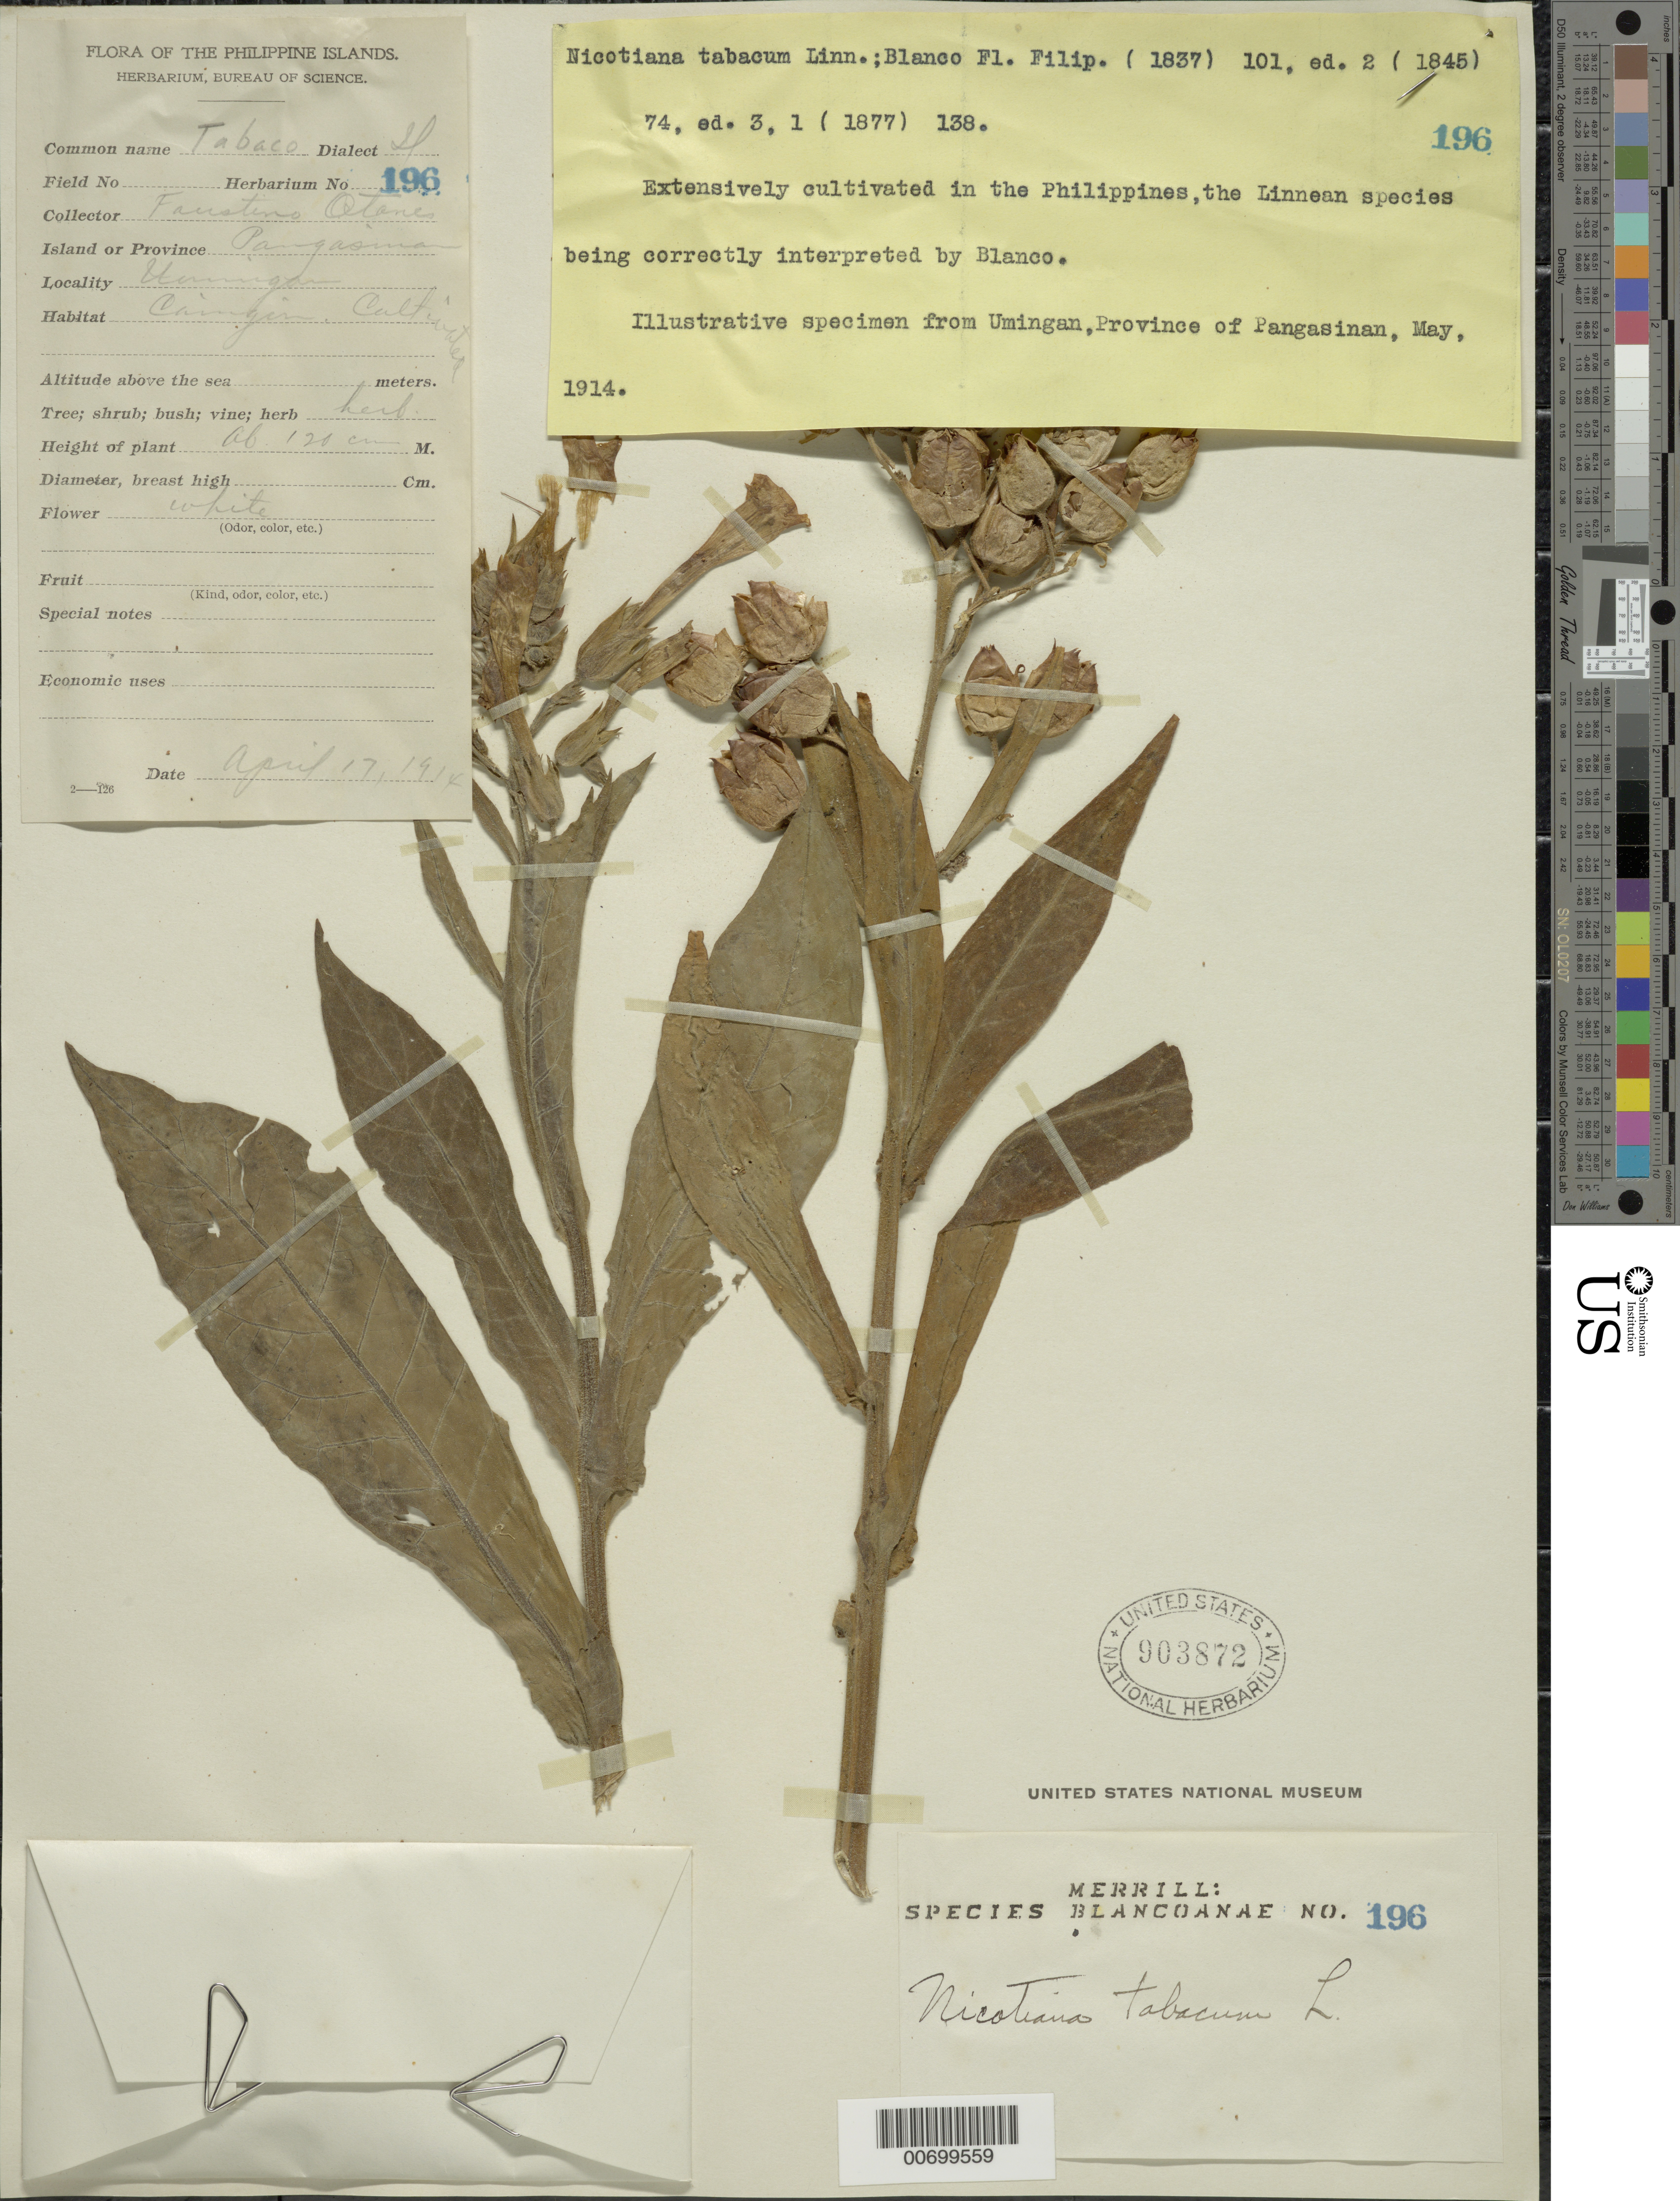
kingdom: Plantae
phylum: Tracheophyta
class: Magnoliopsida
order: Solanales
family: Solanaceae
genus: Nicotiana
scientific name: Nicotiana tabacum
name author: L.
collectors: F. Q. Otanes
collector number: Sp. Blancoan. 0196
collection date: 1914-05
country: Philippines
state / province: Ilocos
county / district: Pangasinan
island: Luzon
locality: Umingan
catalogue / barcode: US 903872